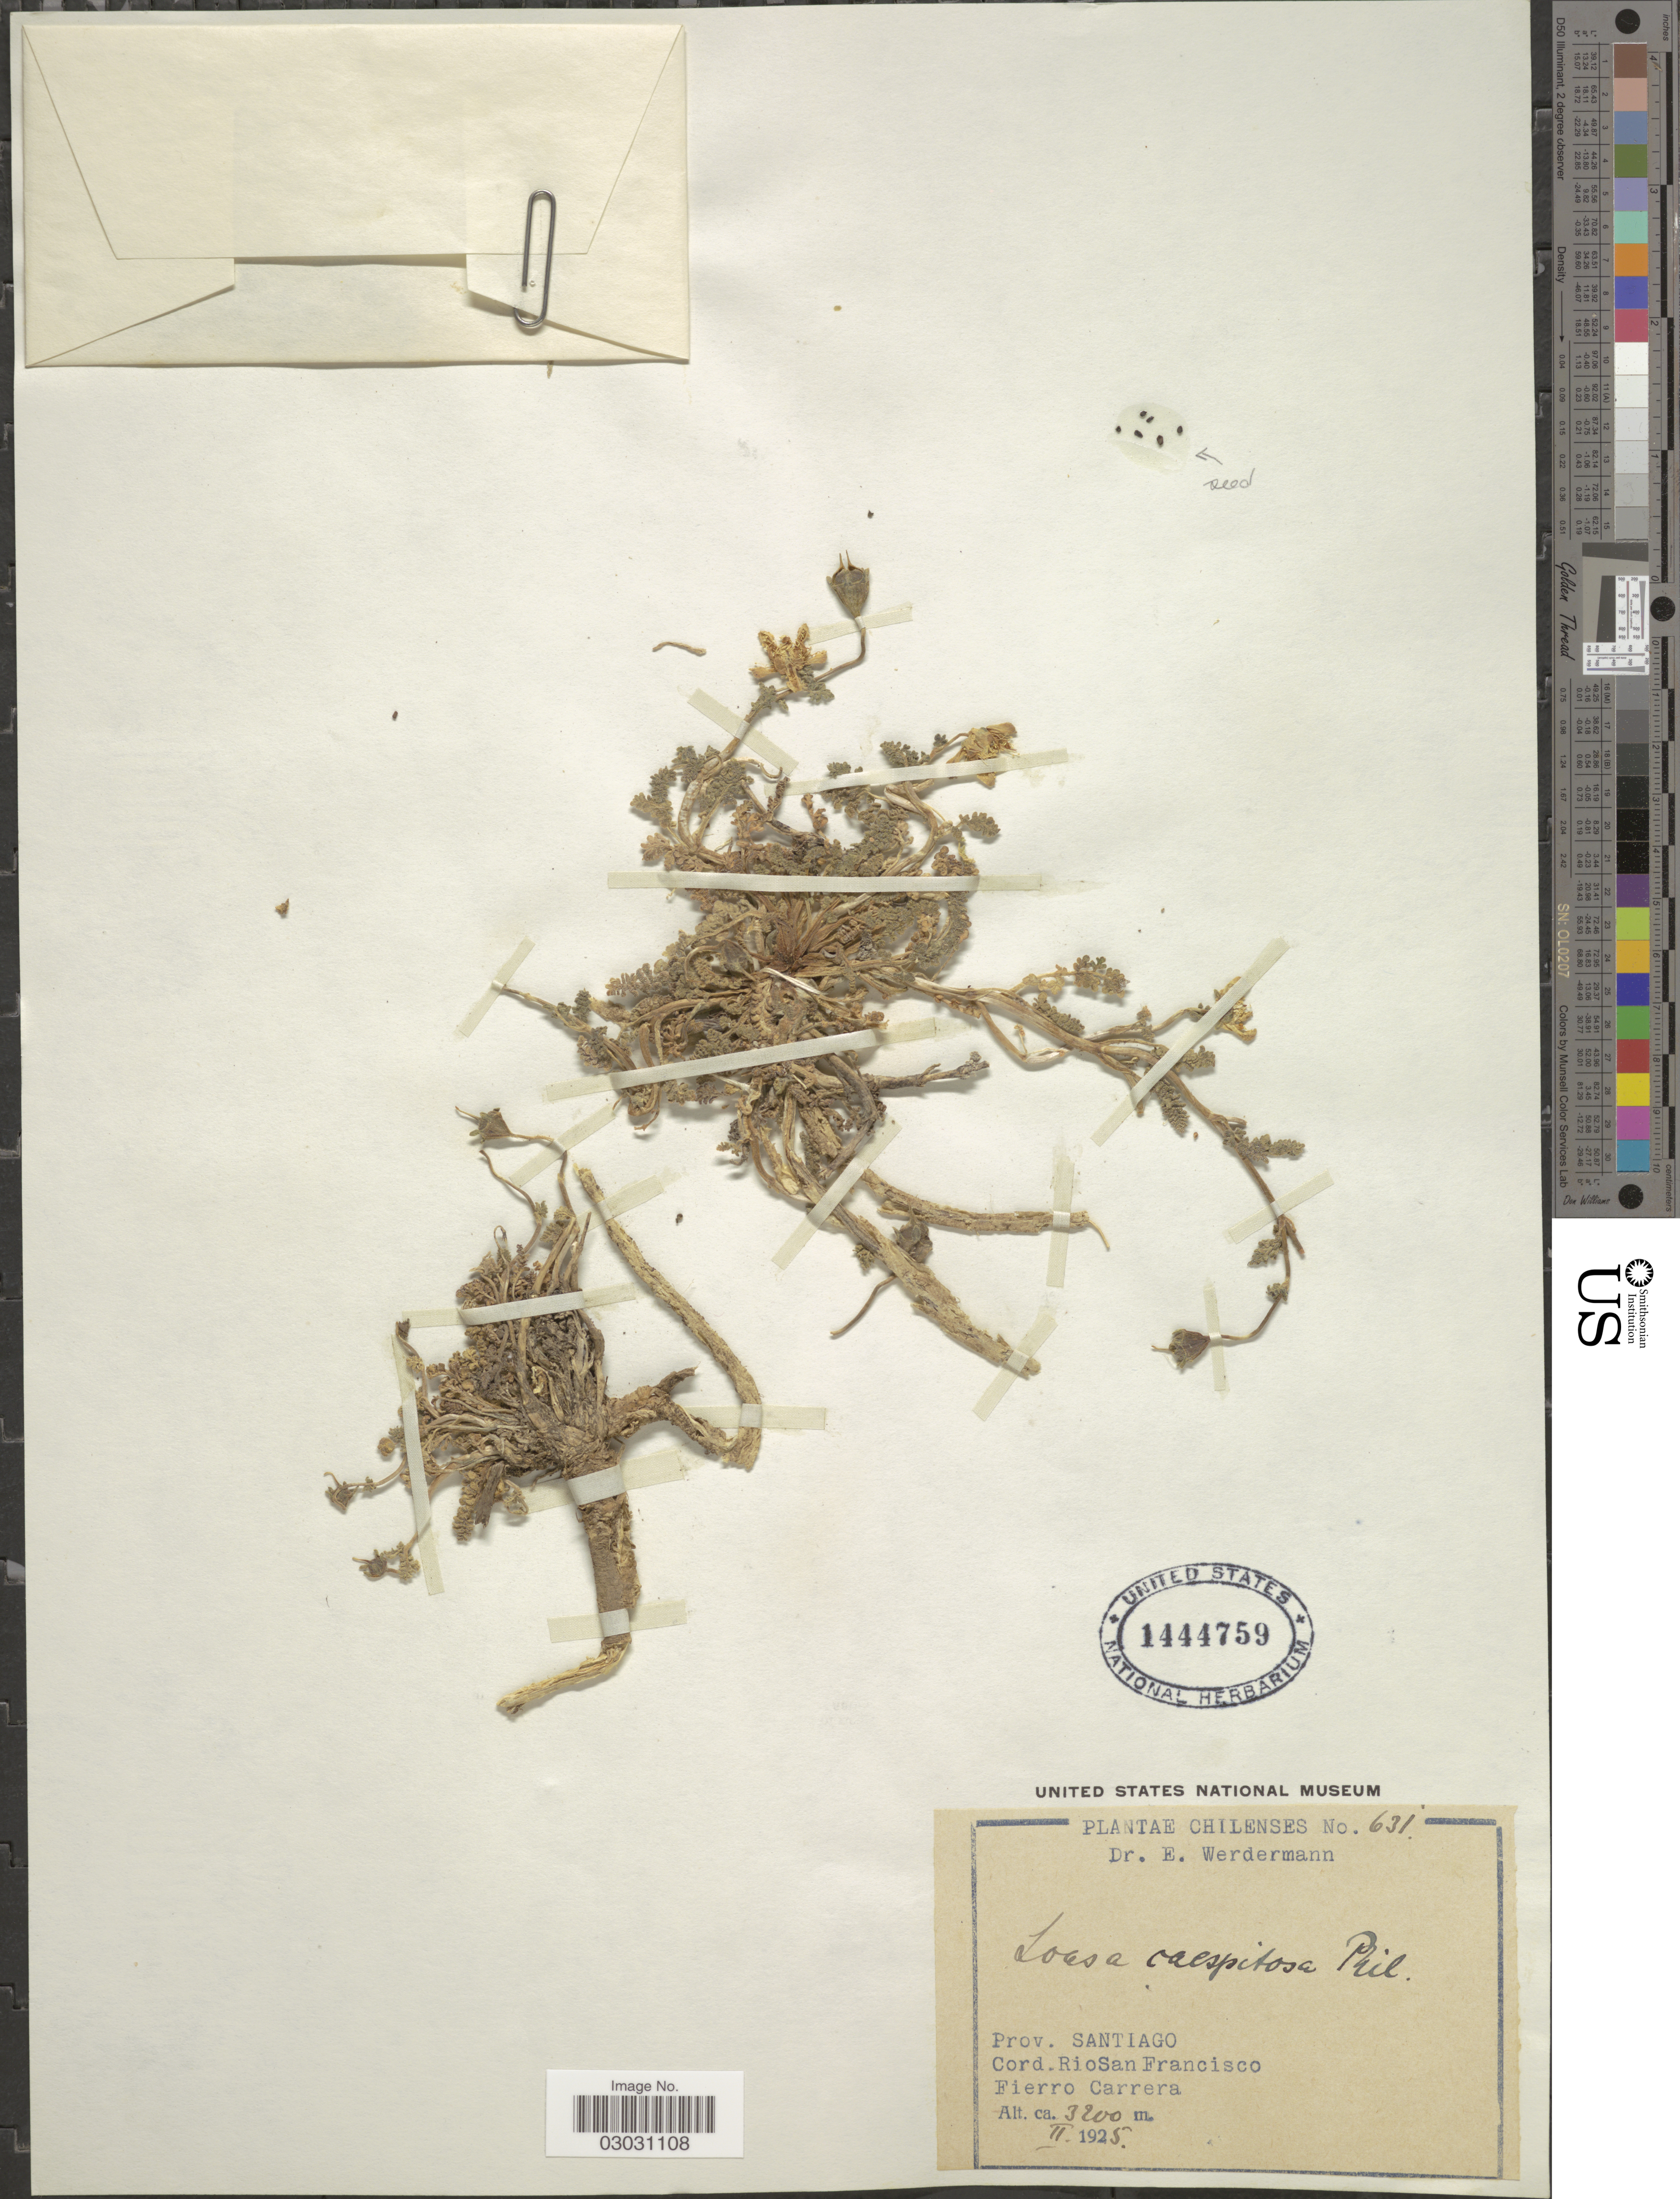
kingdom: Plantae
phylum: Tracheophyta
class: Magnoliopsida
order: Cornales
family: Loasaceae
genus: Loasa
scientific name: Loasa caespitosa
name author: Phil.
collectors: E. Werdermann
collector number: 631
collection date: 1925-02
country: Chile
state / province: Región Metropolitana (RM)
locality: Prov. Santiago, Cord. Rio San Francisco, Fierro Carrera.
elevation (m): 3200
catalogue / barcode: US 1444759